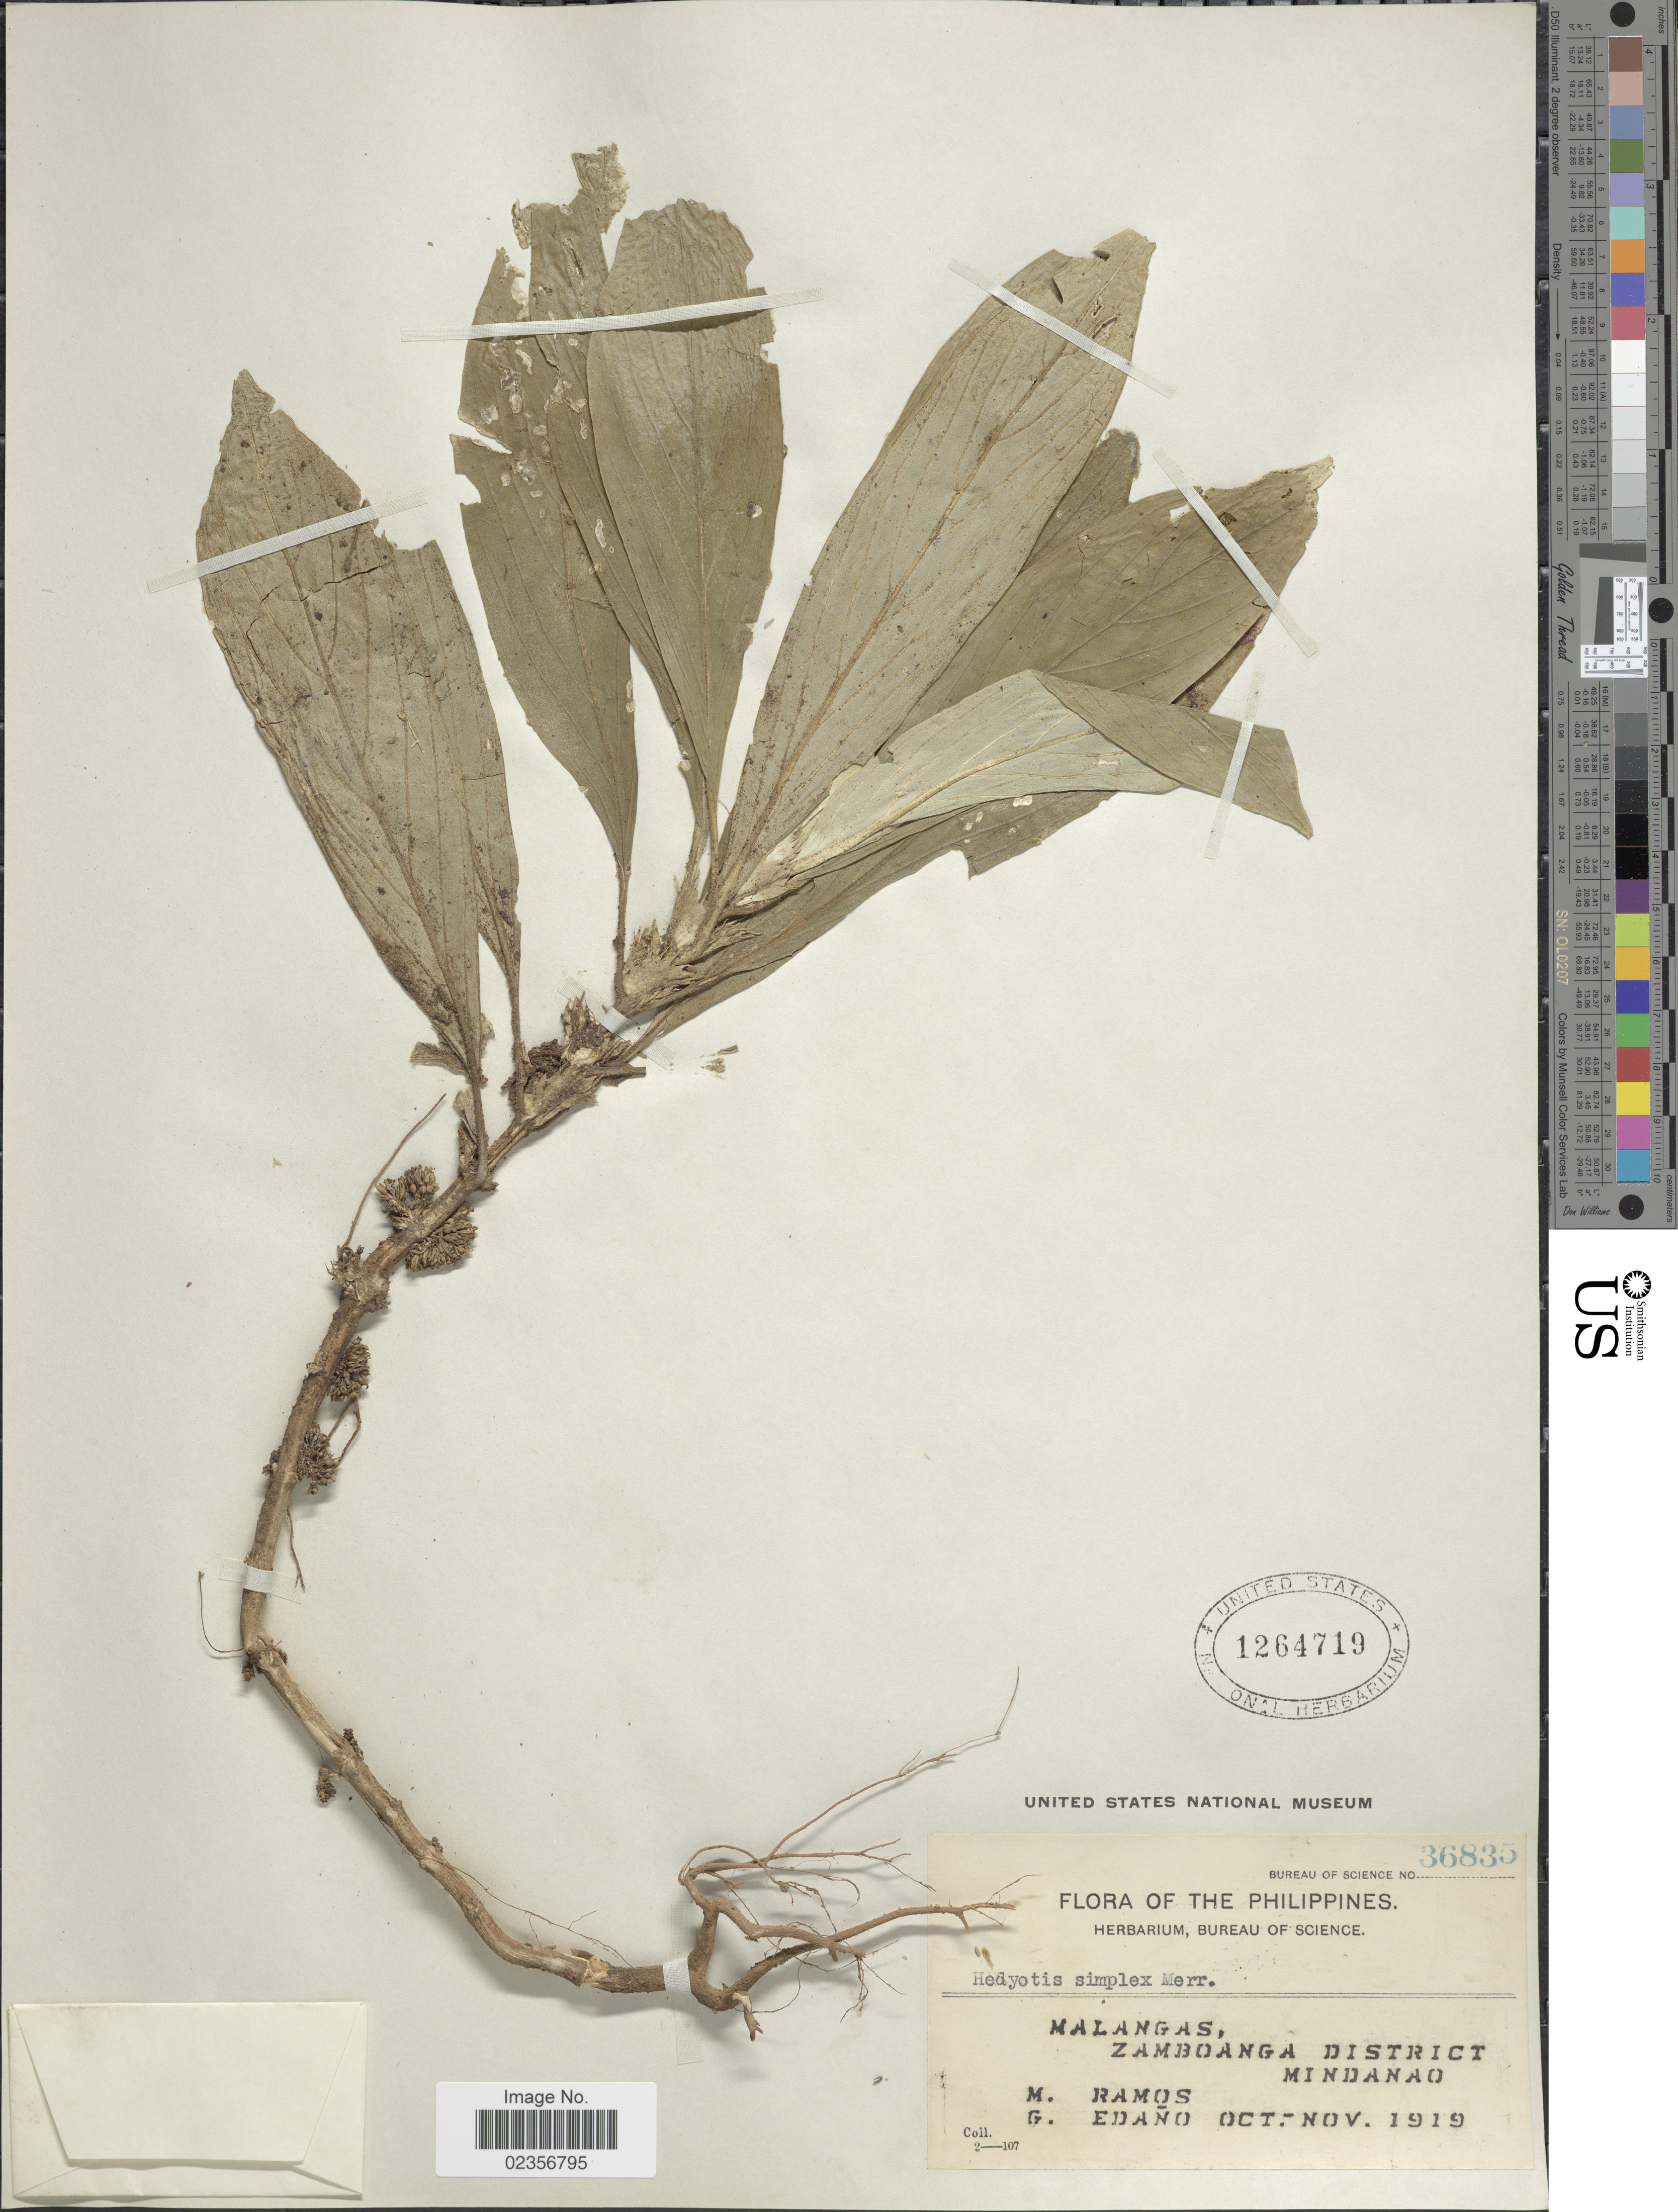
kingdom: Plantae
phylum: Tracheophyta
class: Magnoliopsida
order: Gentianales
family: Rubiaceae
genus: Hedyotis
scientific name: Hedyotis simplex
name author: Merr.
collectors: M. Ramos & G. Edaño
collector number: Bureau of Science 36835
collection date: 1919-10/1919-11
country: Philippines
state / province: Zamboanga Peninsula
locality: Malangas, Zamboanga District. Mindanao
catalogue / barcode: US 1264719